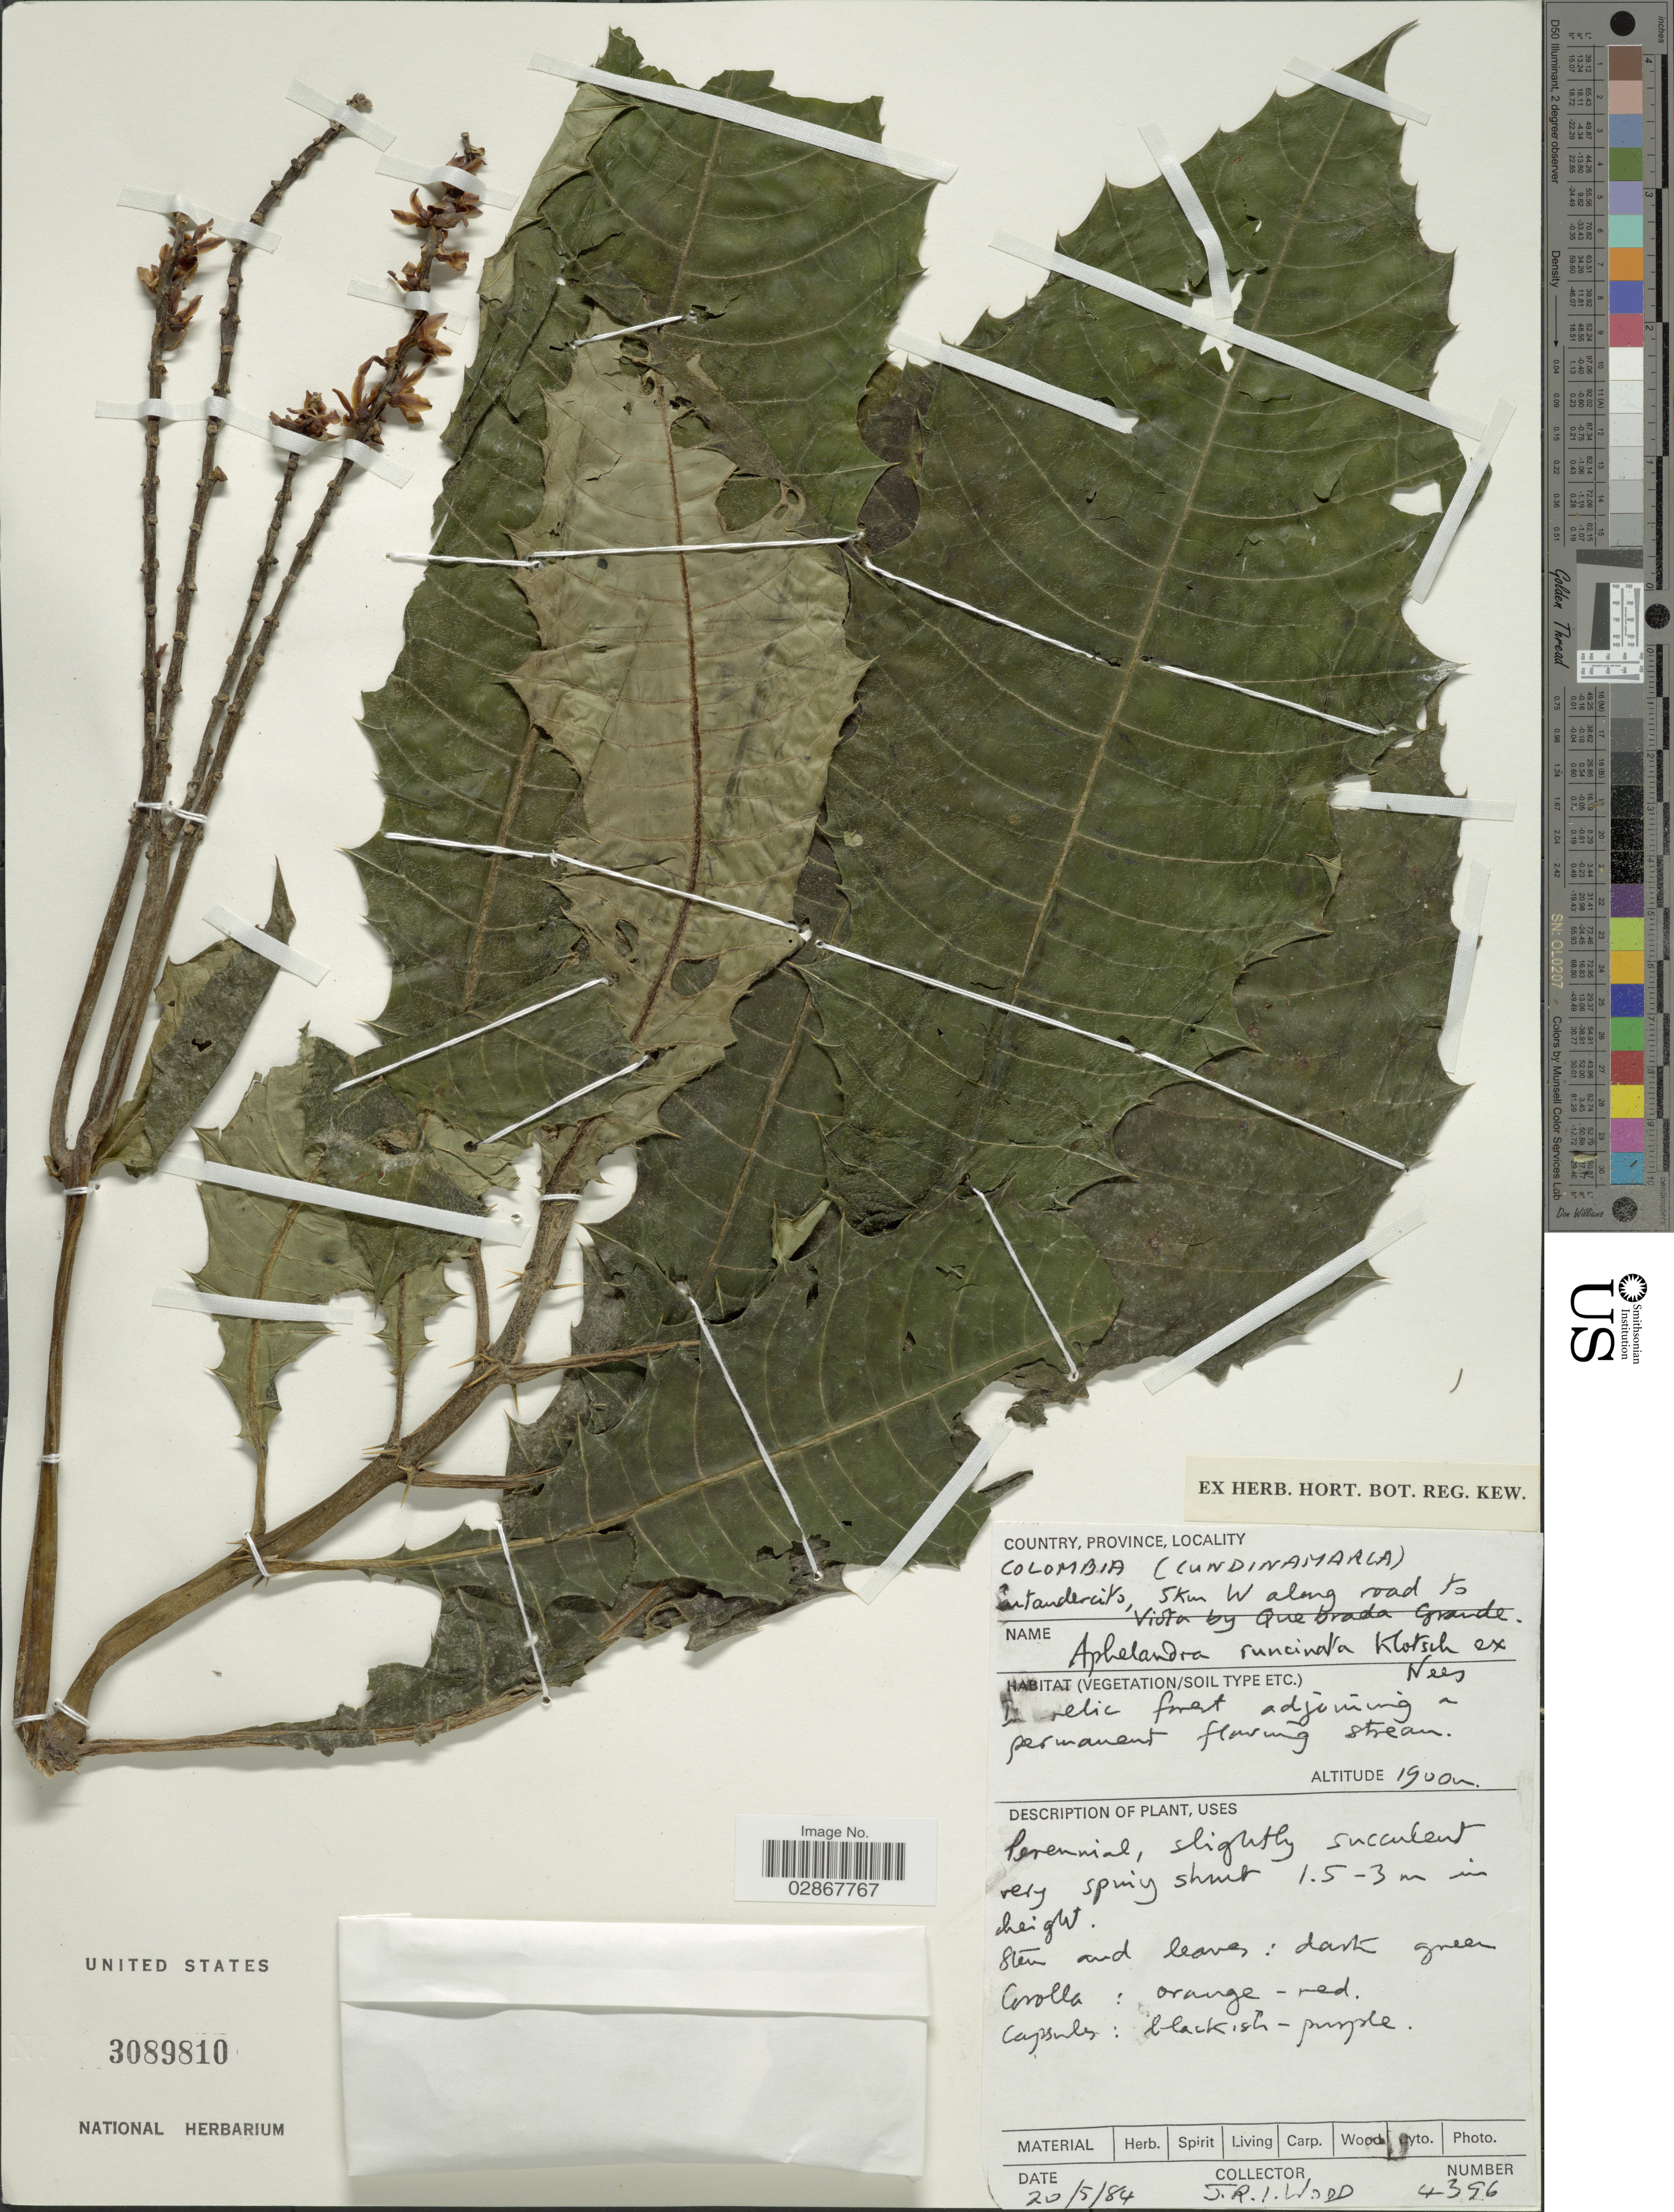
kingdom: Plantae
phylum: Tracheophyta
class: Magnoliopsida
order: Lamiales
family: Acanthaceae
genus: Aphelandra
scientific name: Aphelandra runcinata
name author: Klotzsch ex Nees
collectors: J. R. I. Wood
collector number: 4396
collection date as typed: Transcribed d/m/y: 20/5/84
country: Colombia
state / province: Cundinamarca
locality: Santandercito, 5 km W along road to Vista by Quebrada Grande.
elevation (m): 1900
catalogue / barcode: US 3089810